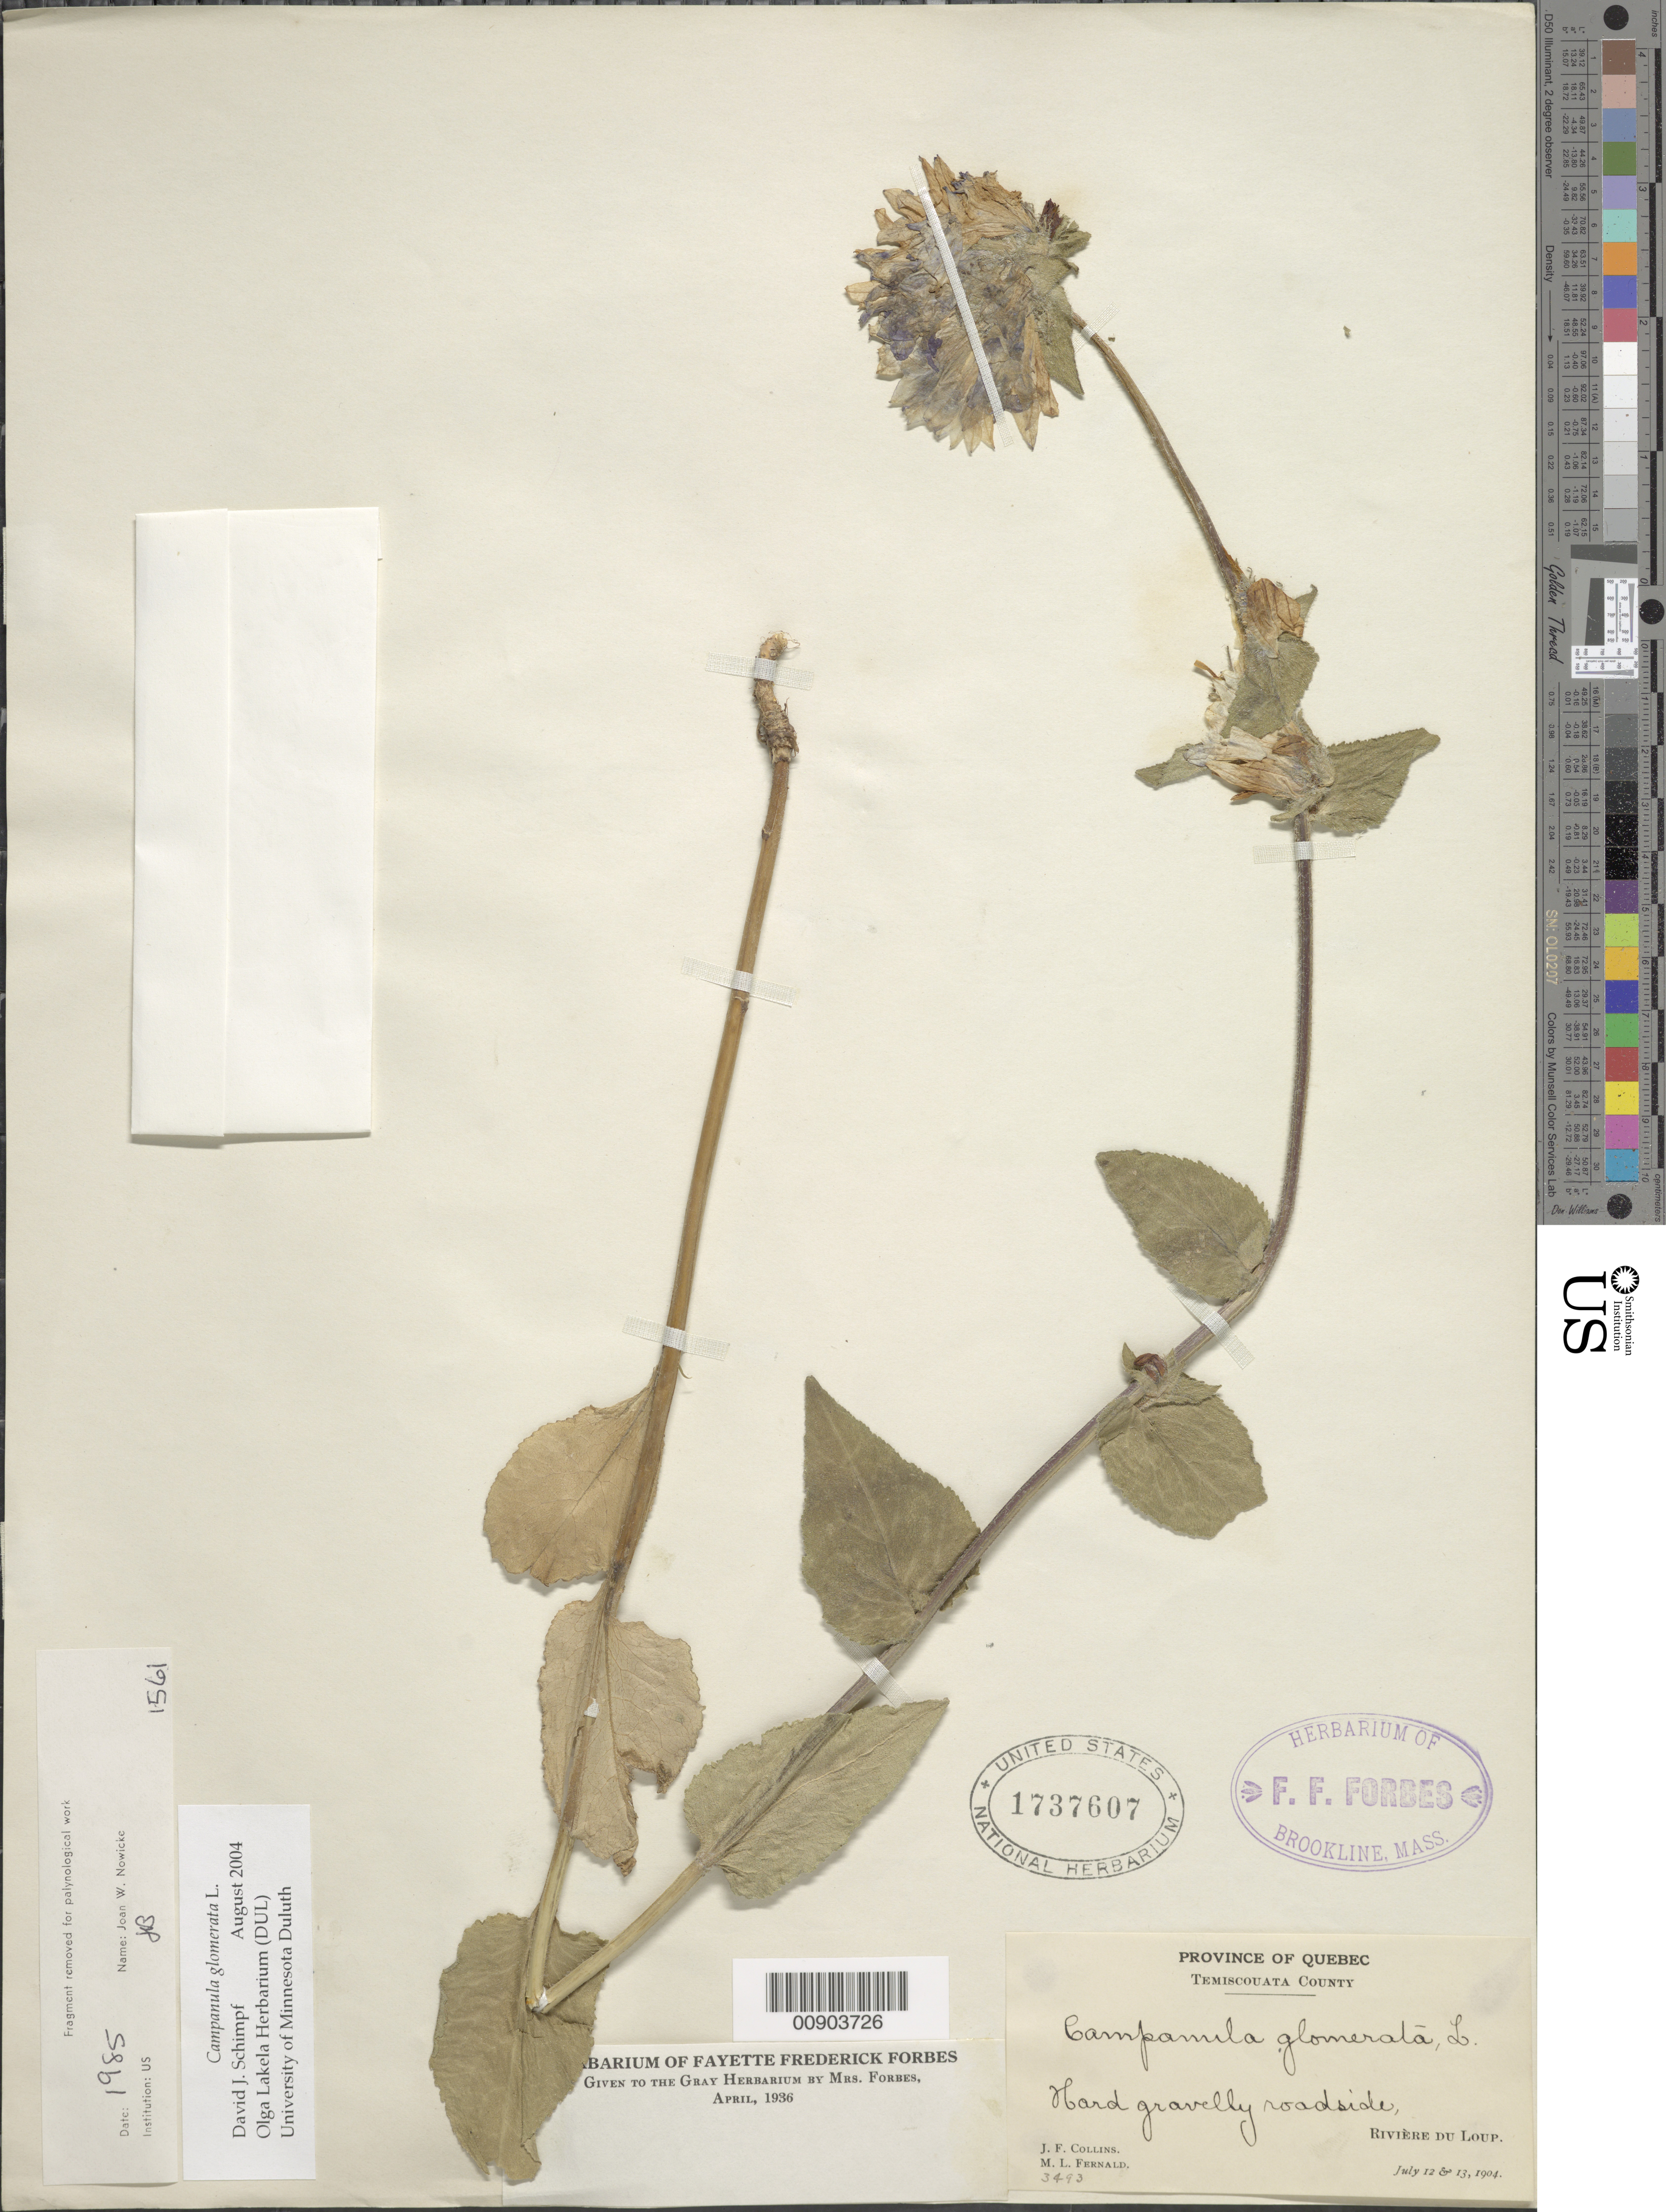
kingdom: Plantae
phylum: Tracheophyta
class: Magnoliopsida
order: Asterales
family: Campanulaceae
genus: Campanula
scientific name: Campanula glomerata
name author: L.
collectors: F. Collins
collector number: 3493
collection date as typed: July 12 and 13, 1904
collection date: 1904-07-12/1904-07-13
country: Canada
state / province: Quebec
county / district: Temiscouata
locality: Rivière de Loup.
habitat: Hard gravelly roadside.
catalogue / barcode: US 1737607